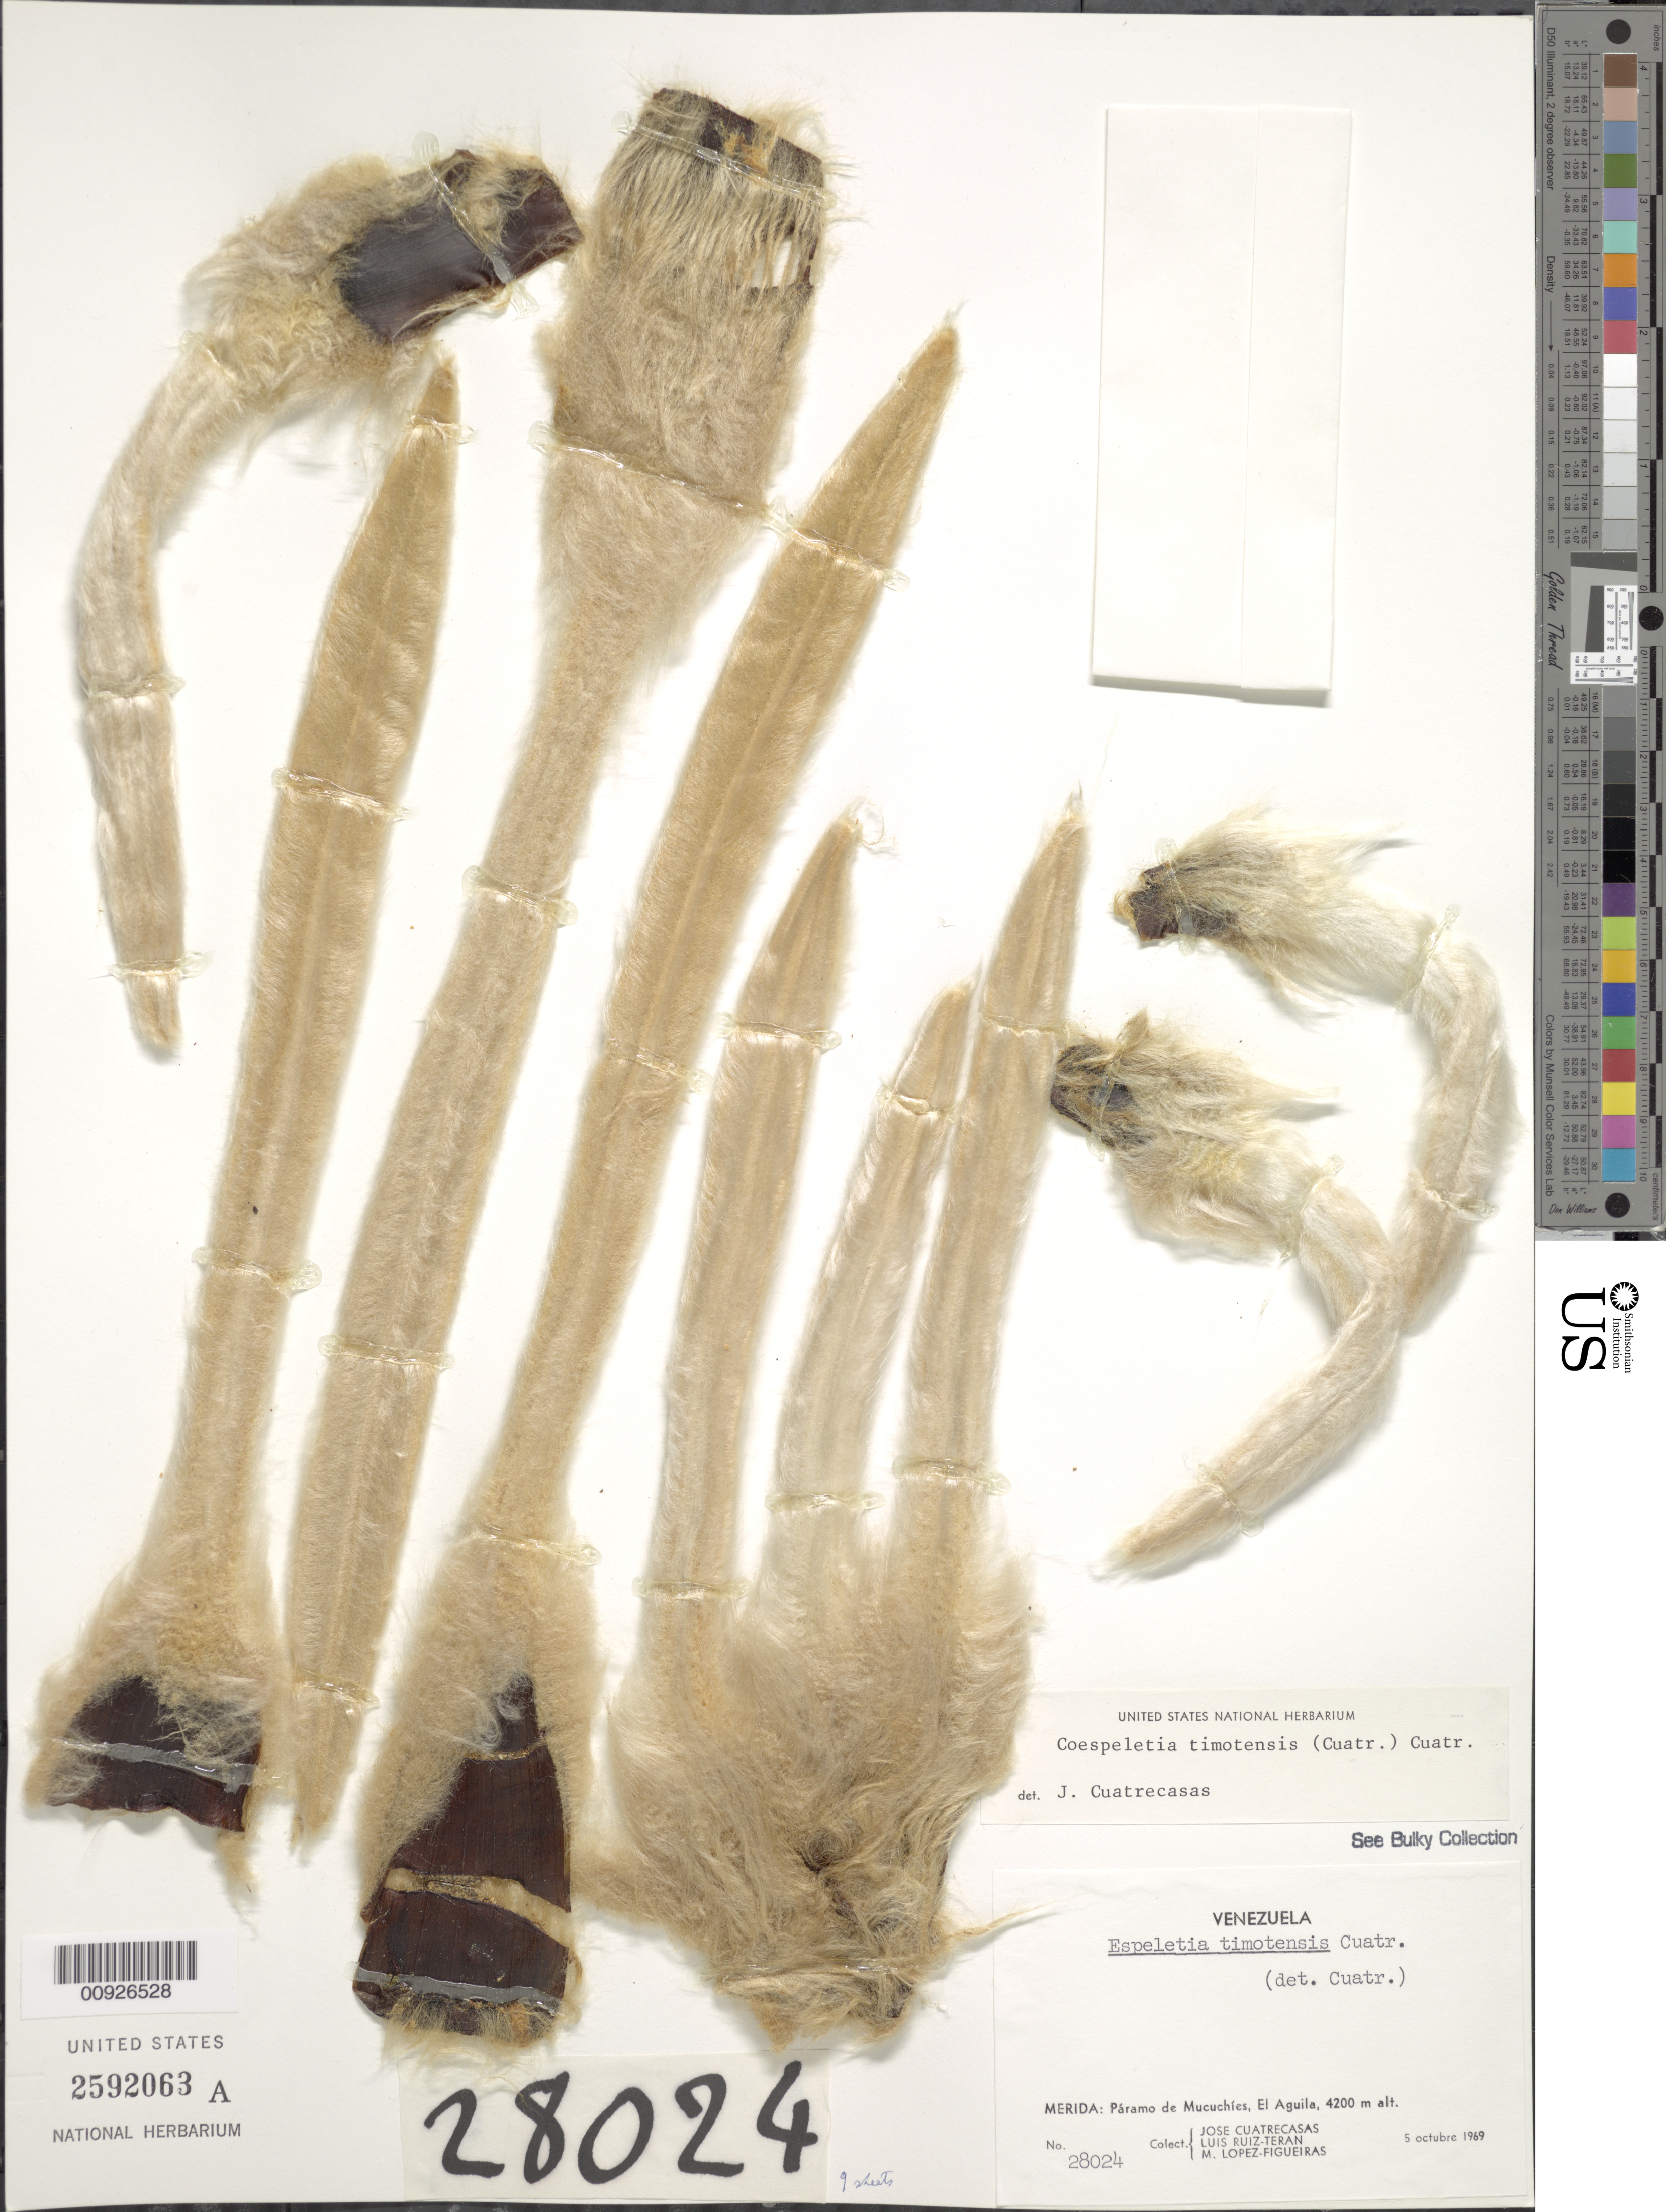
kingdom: Plantae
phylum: Tracheophyta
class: Magnoliopsida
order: Asterales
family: Asteraceae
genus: Coespeletia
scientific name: Coespeletia timotensis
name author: (Cuatrec.) Cuatrec.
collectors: J. Cuatrecasas, L. E. Ruíz-Terán & M. López Figueiras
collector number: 28024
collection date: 1969-10-05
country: Venezuela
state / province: Mérida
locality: P. de Mucuchíes. El Águila.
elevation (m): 4200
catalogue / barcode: US 2592063A